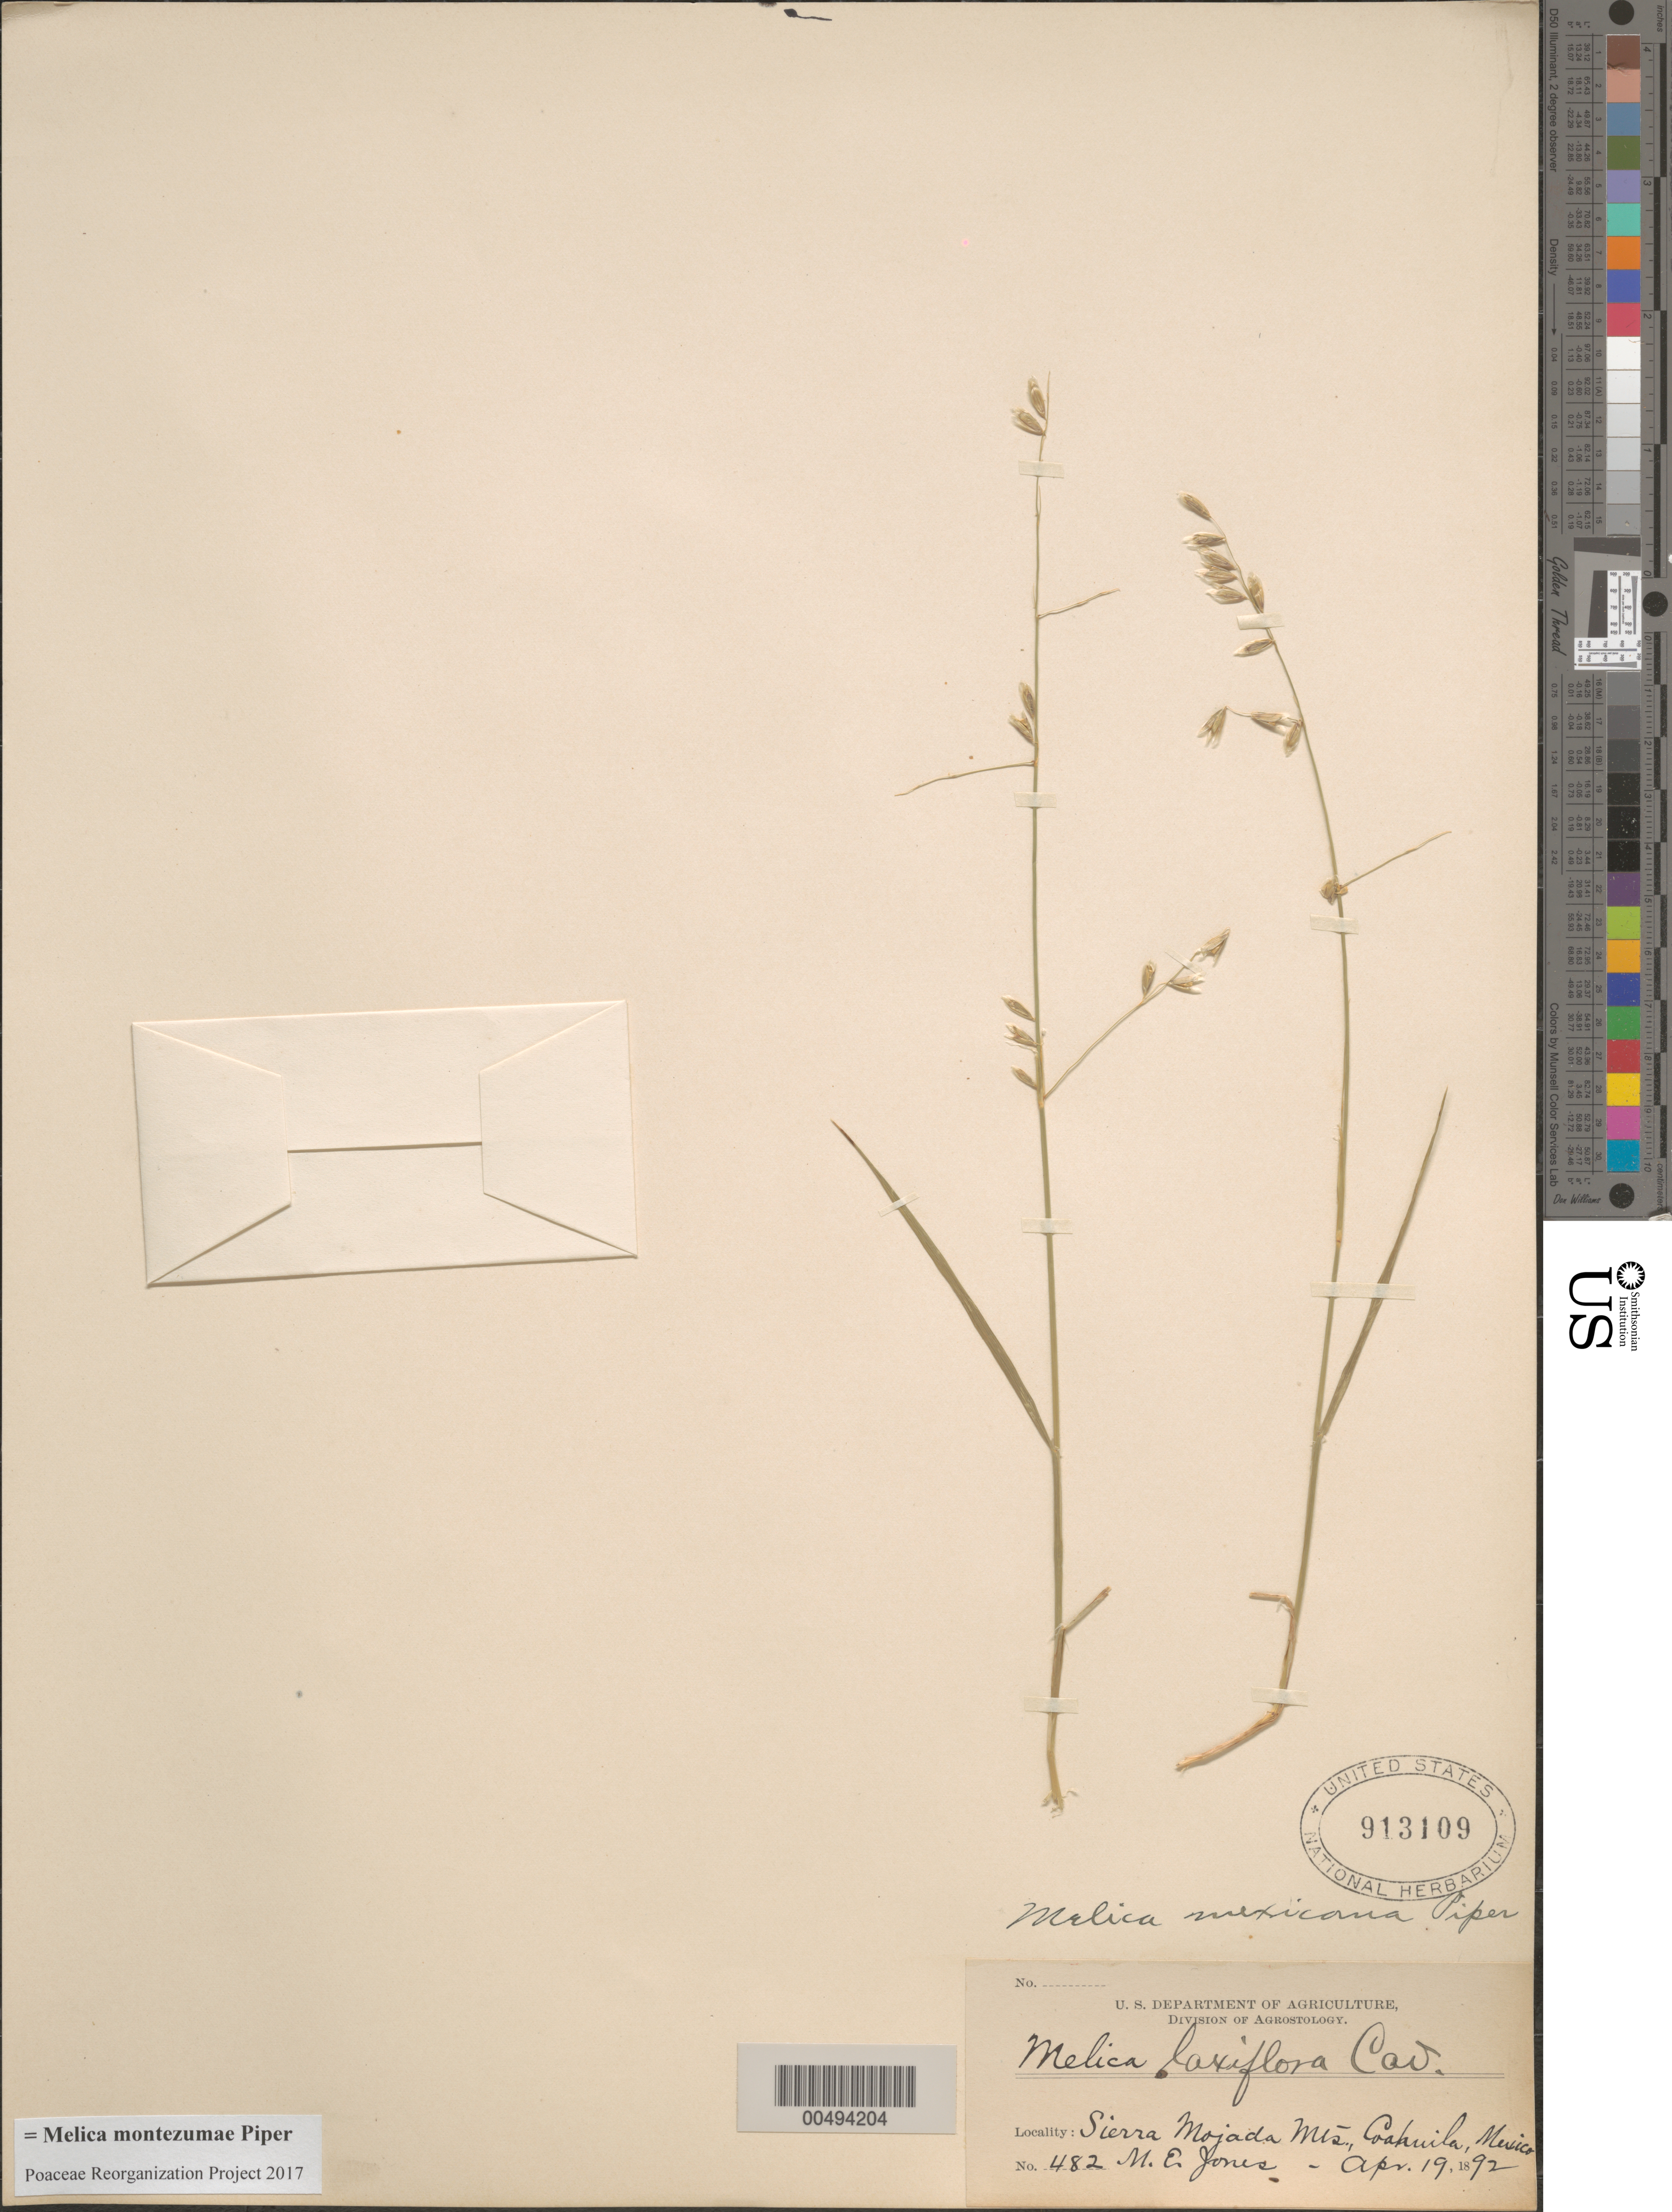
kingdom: Plantae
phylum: Tracheophyta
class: Liliopsida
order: Poales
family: Poaceae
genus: Melica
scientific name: Melica montezumae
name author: Piper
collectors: M. E. Jones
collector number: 482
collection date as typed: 19 Apr 1892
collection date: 1892-04-19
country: Mexico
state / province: Coahuila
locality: Sierra Mojada Mts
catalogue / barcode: US 913109